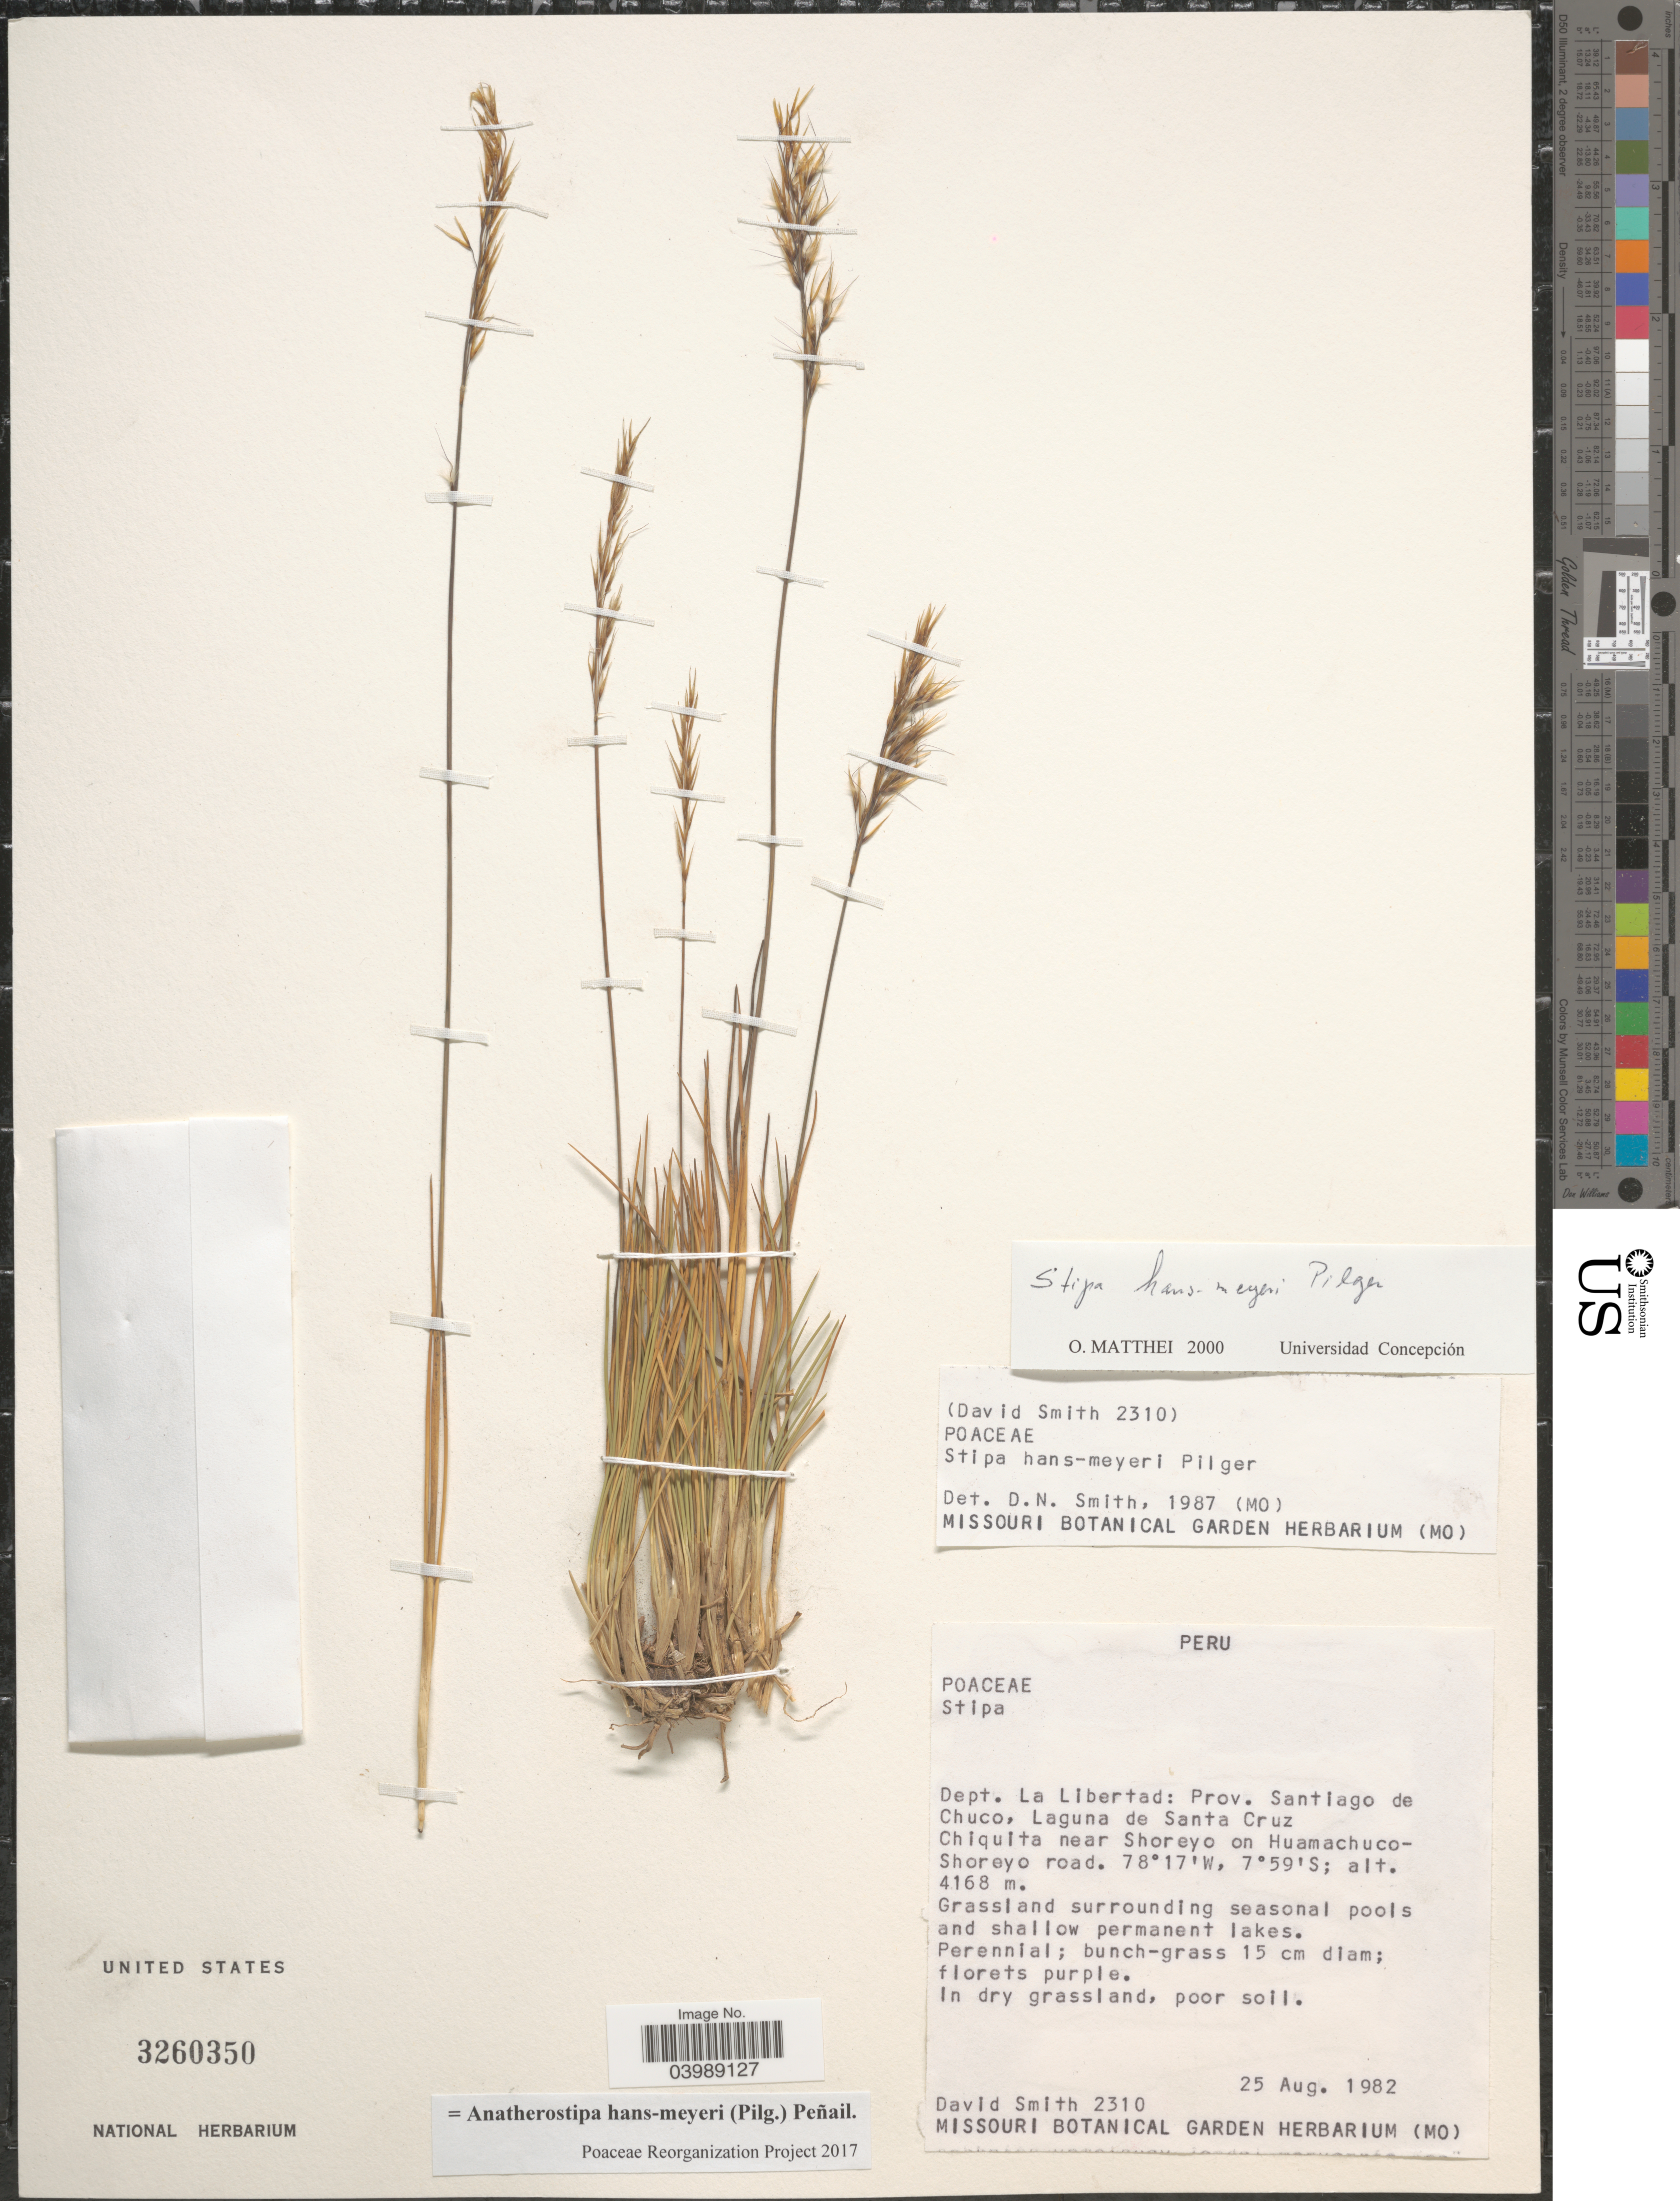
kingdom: Plantae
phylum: Tracheophyta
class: Liliopsida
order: Poales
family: Poaceae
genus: Anatherostipa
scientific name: Anatherostipa hans-meyeri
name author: (Pilg.) Peñailillo B.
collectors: D. C. Smith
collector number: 2310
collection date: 1982-08-25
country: Peru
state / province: La Libertad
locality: Dept. La Libertad: Prov. Santiago de Chuco, Laguna de Santa Cruz. Chiquita near Shoreyo on Huamachuco-Shoreyo road.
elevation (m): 4168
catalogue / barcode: US 3260350